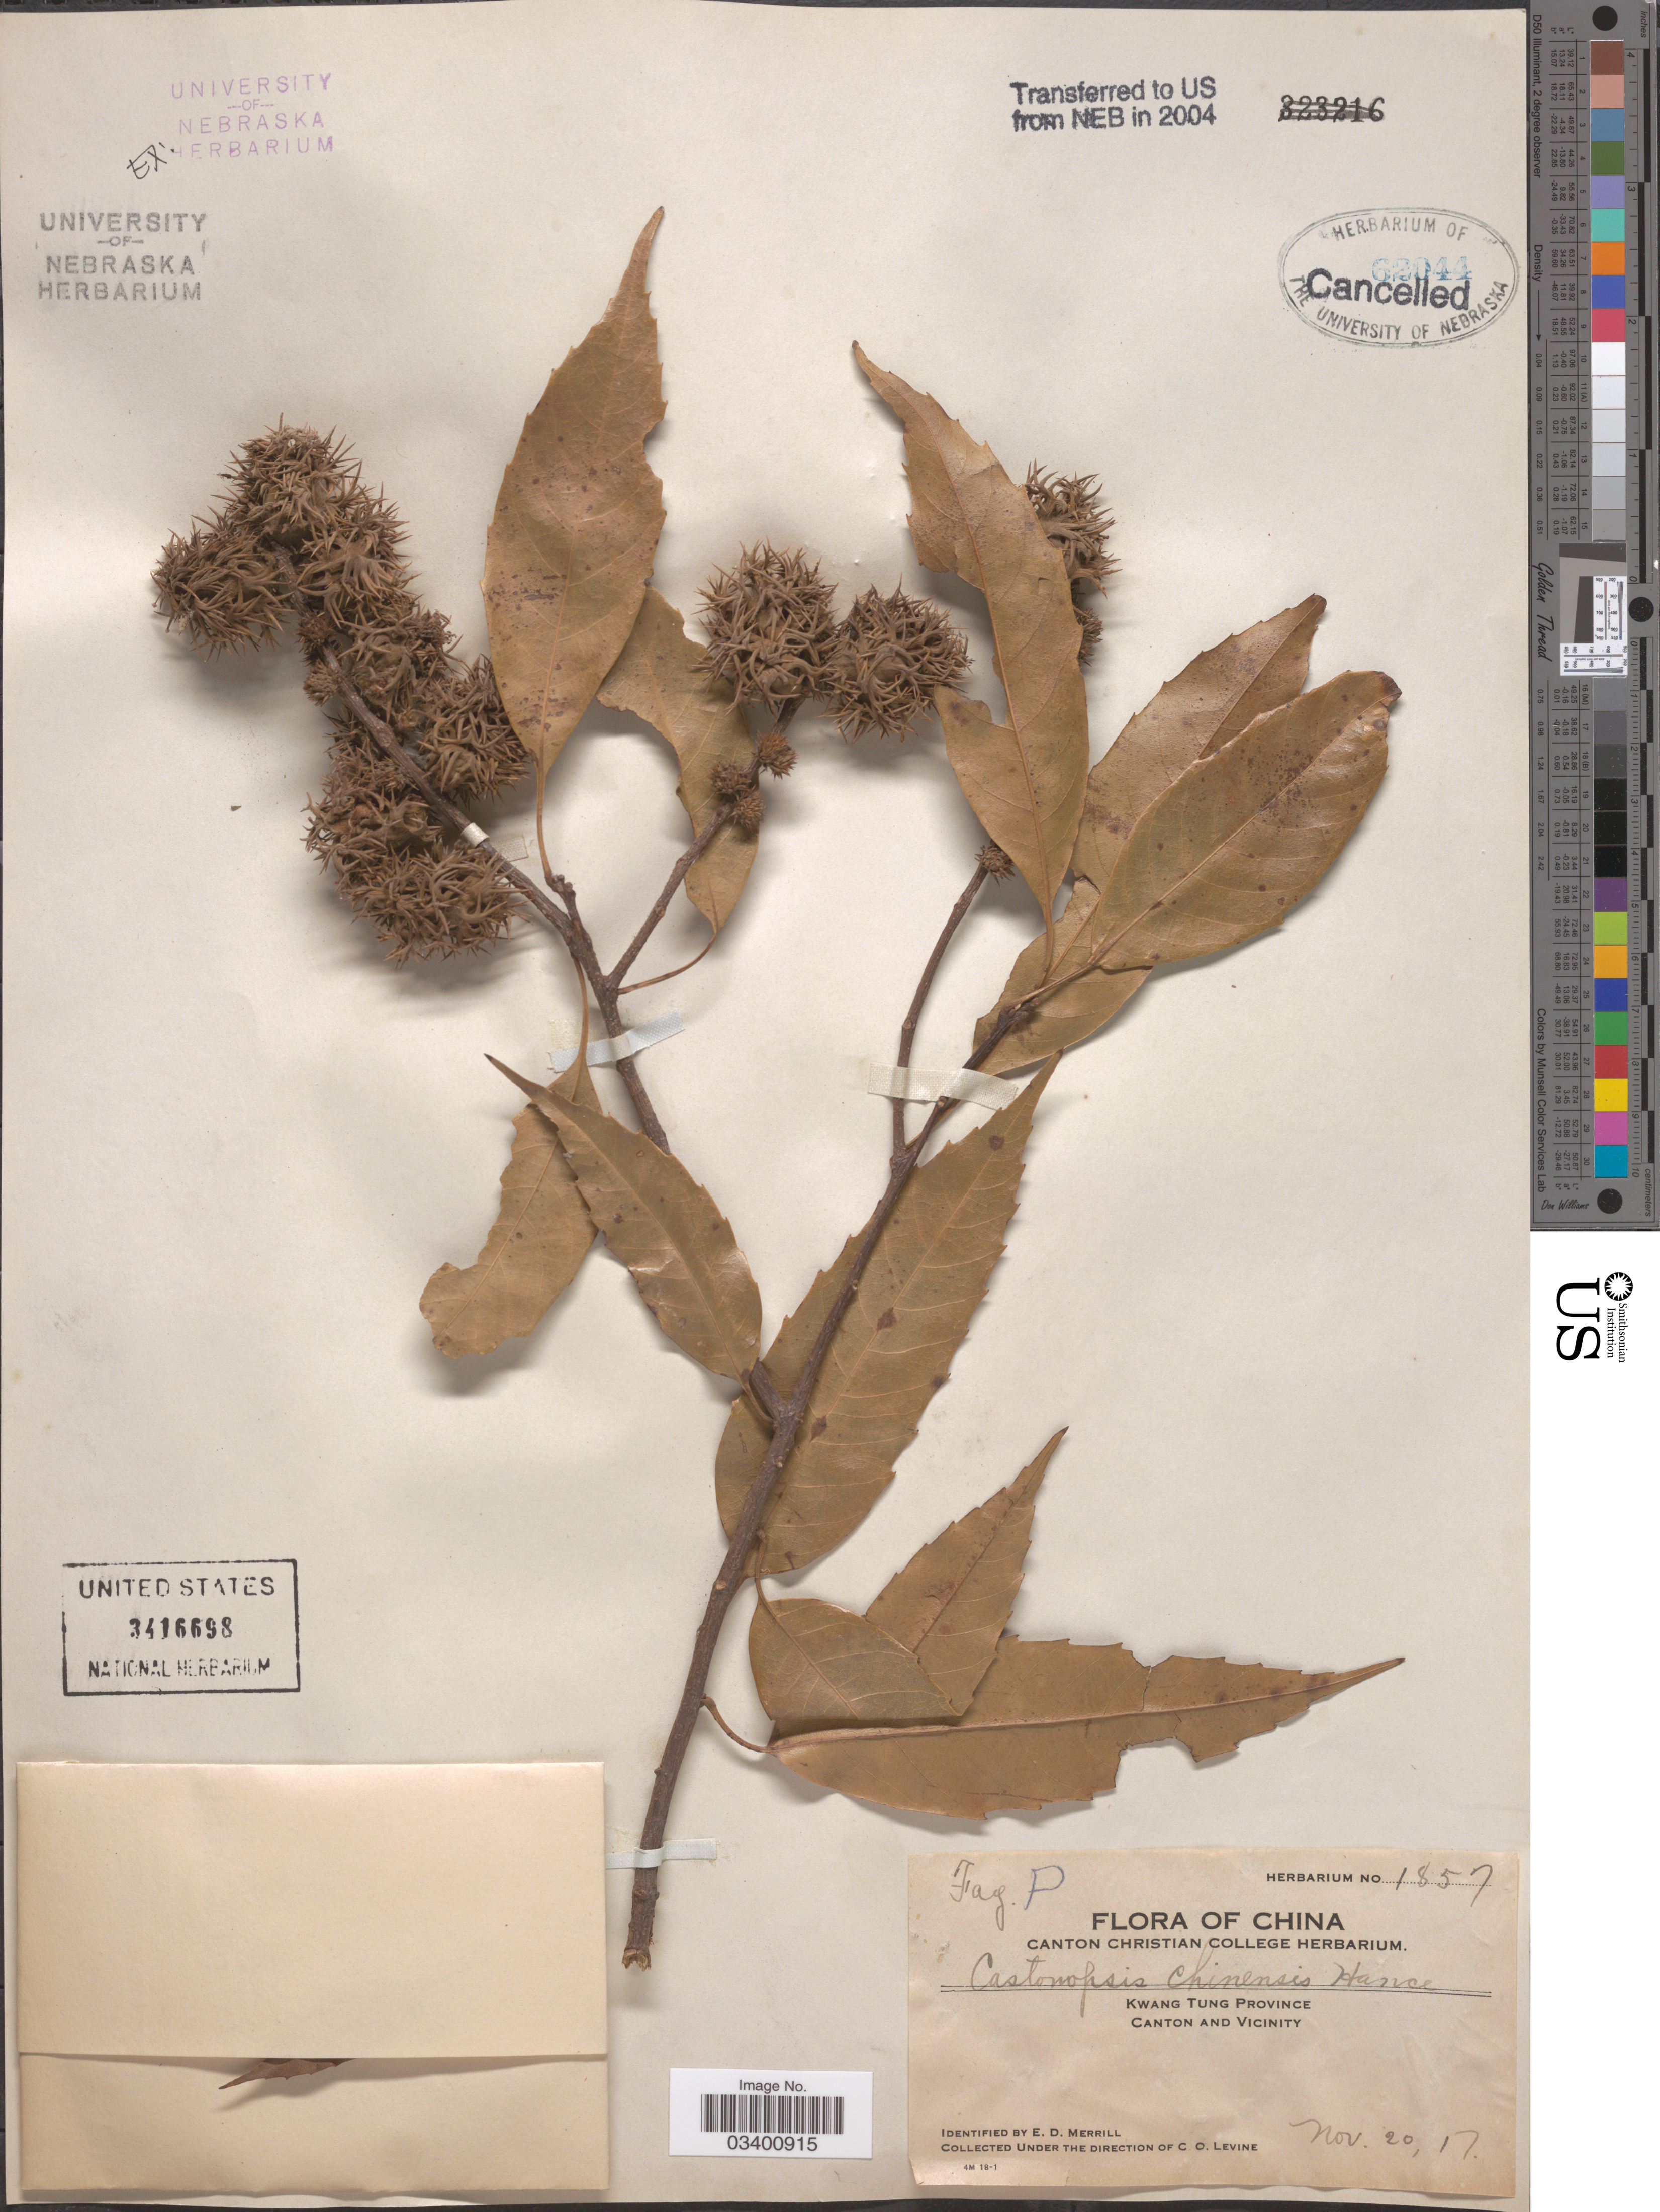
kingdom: Plantae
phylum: Tracheophyta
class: Magnoliopsida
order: Fagales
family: Fagaceae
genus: Castanopsis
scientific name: Castanopsis chinensis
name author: (Spreng.) Hance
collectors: C. O. Levine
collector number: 1857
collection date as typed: Transcribed d/m/y: 20/11/17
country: China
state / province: Guangdong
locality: Kwang Tung Province Canton and Vicinity.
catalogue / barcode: US 3416698